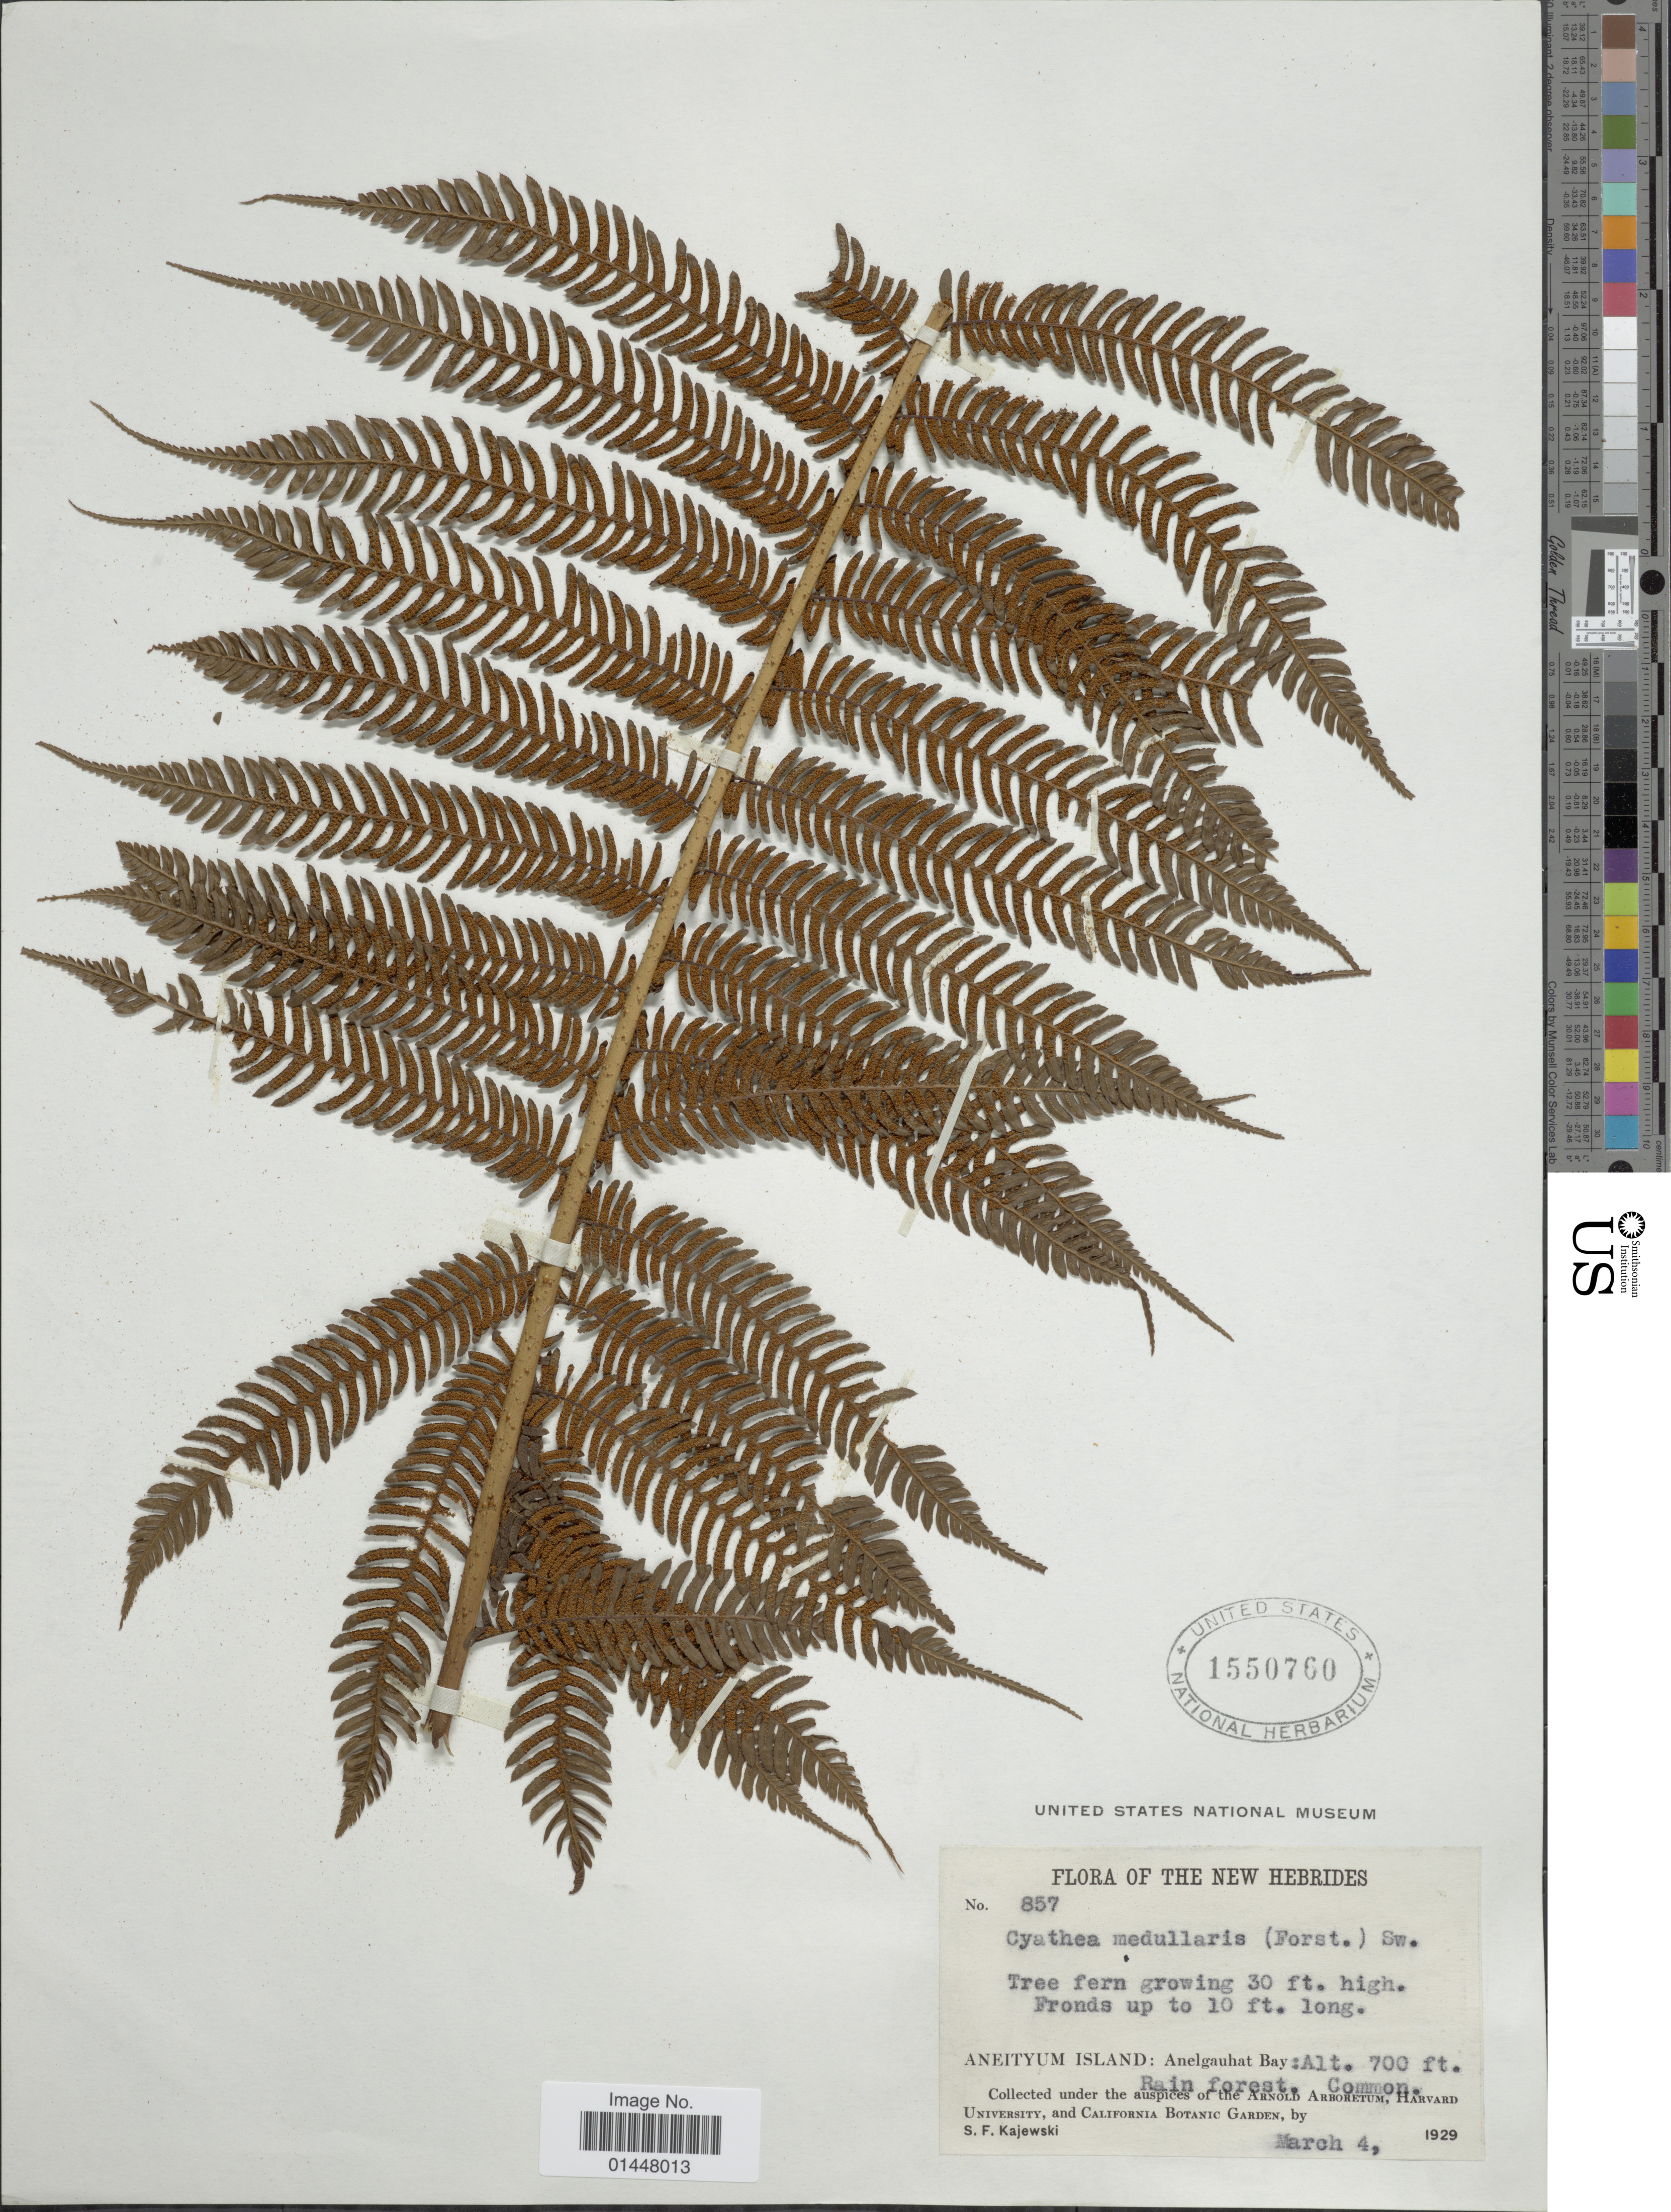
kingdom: Plantae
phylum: Tracheophyta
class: Polypodiopsida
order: Cyatheales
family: Cyatheaceae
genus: Sphaeropteris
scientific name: Sphaeropteris medullaris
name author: (G. Forst.) Bernh.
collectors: S. Kajewski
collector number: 857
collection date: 1929-03-04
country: Vanuatu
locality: New Hebrides, Aneityum Island: Anelgauhat Bay,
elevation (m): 213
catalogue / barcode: US 1550760